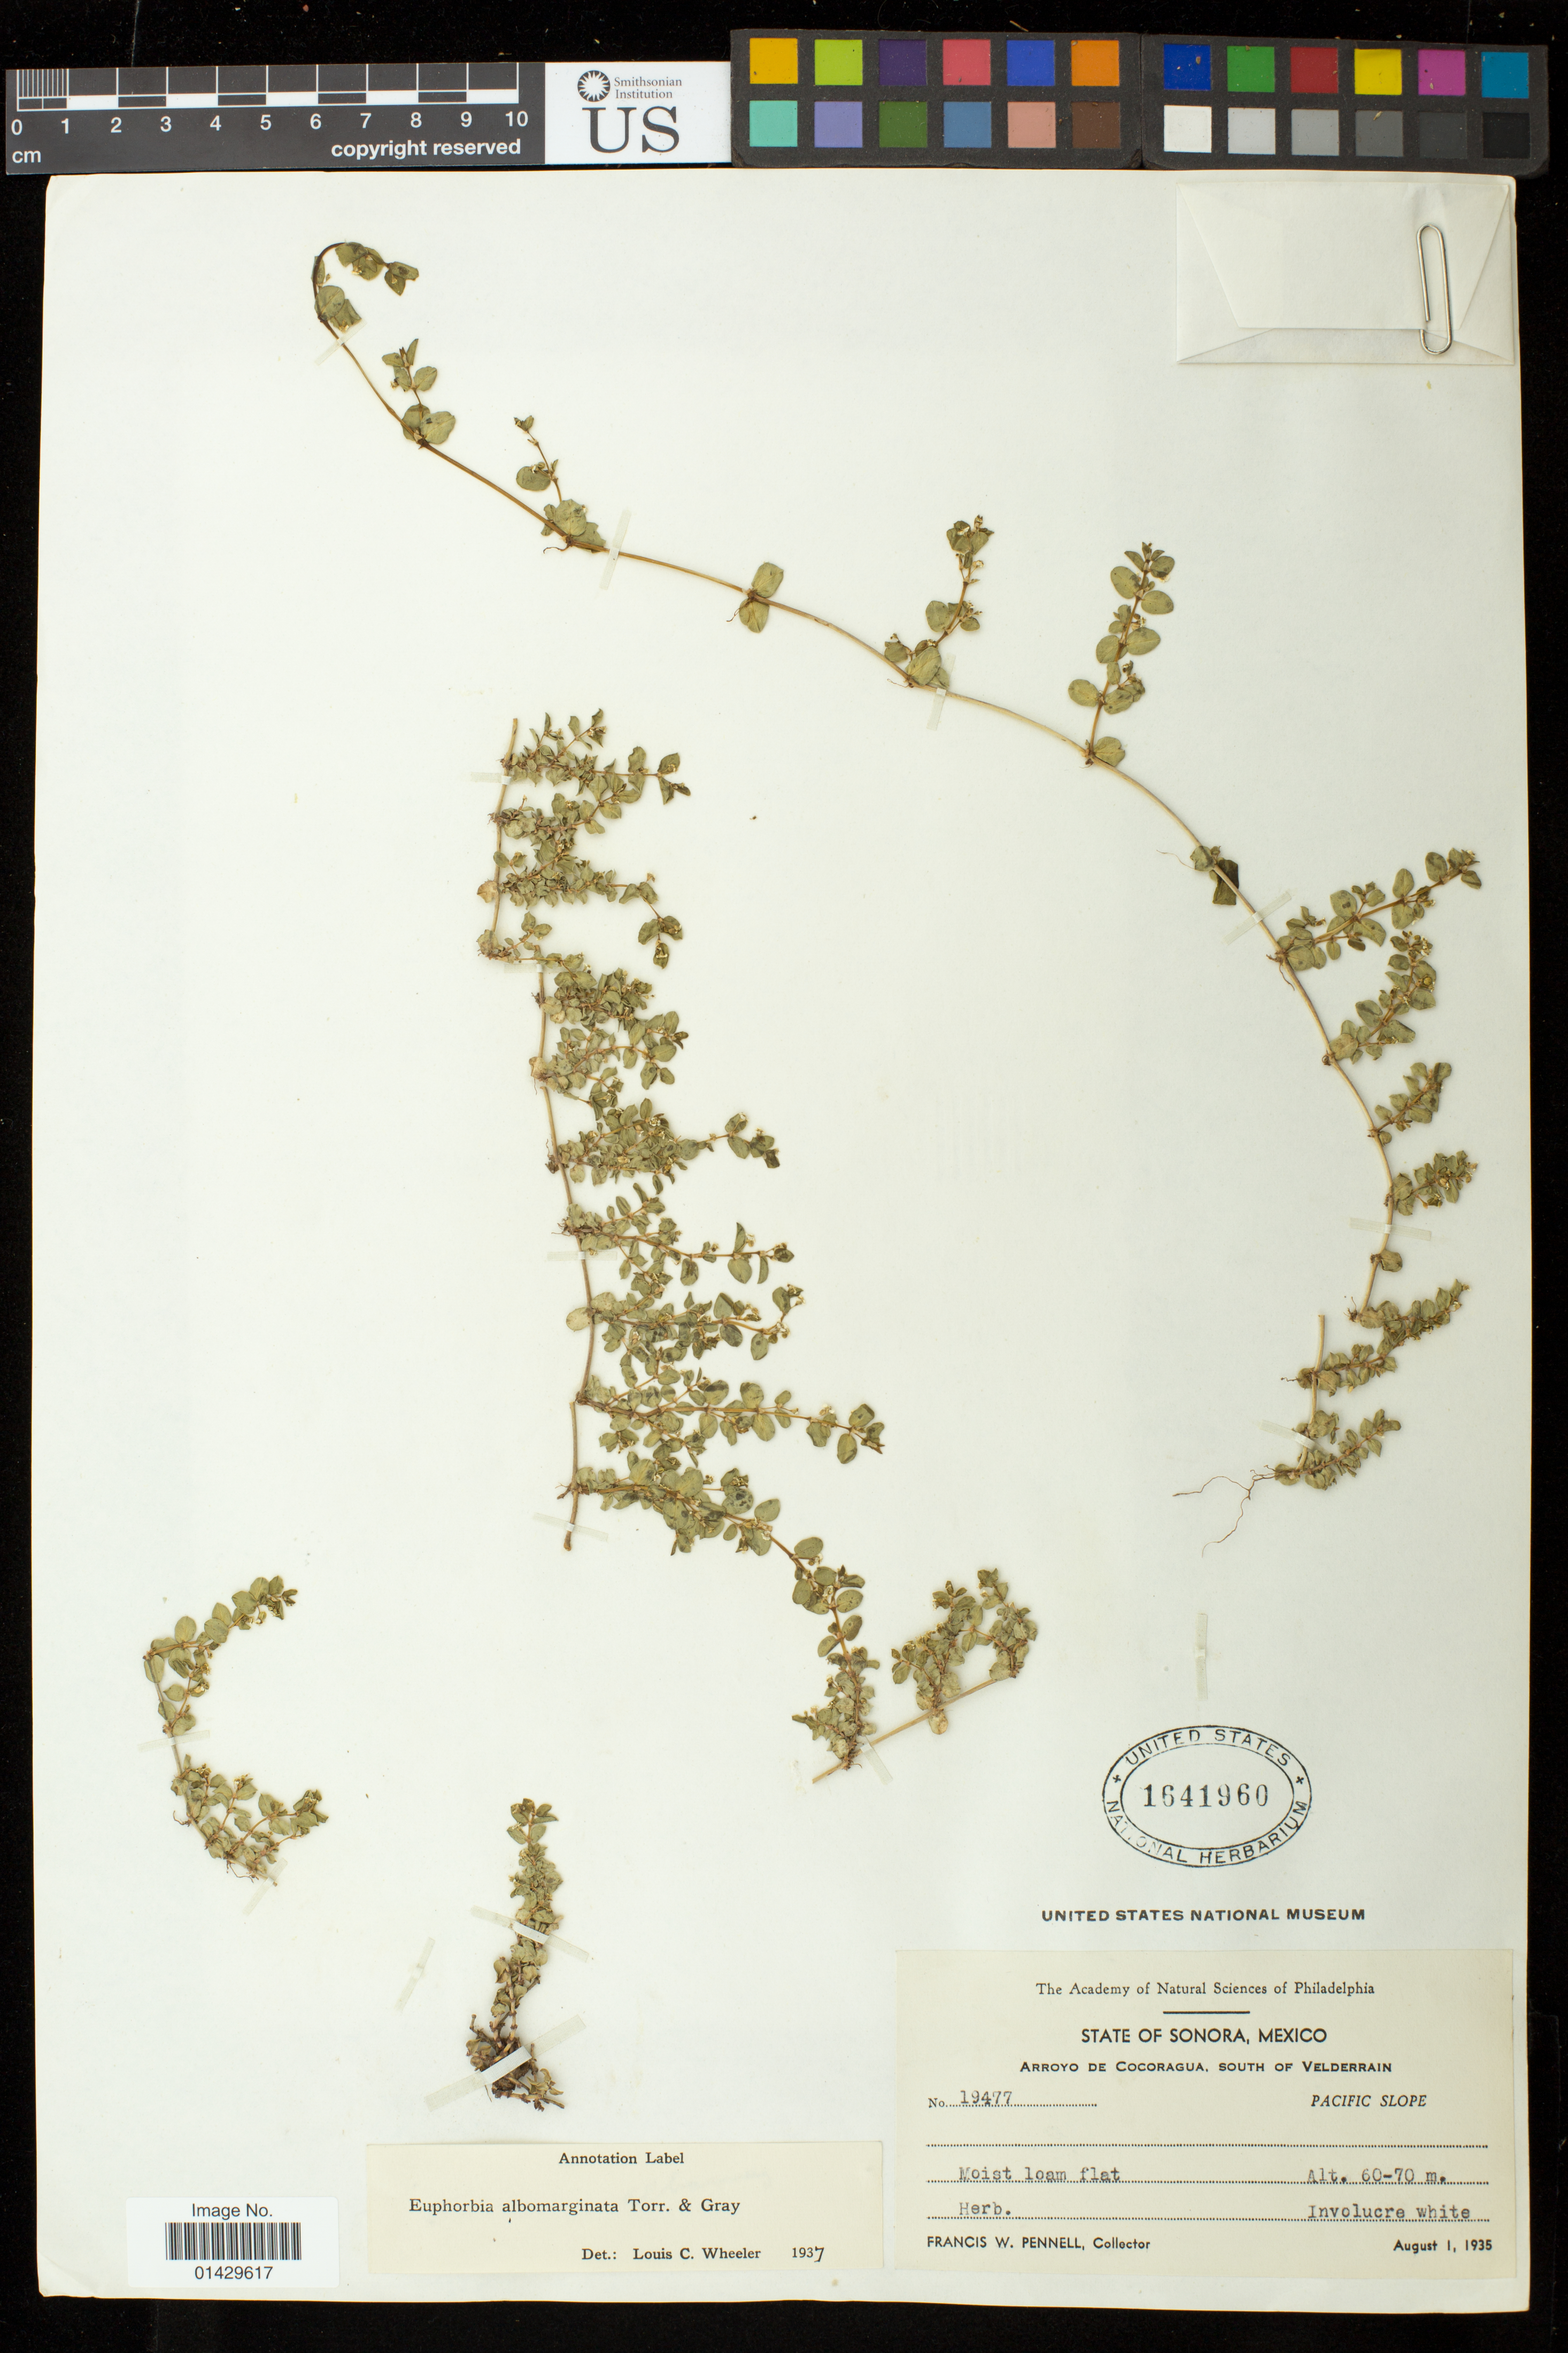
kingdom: Plantae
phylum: Tracheophyta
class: Magnoliopsida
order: Malpighiales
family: Euphorbiaceae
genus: Euphorbia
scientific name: Euphorbia albomarginata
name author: Torr. & A. Gray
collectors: F. W. Pennell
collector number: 19477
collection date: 1935-08-01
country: Mexico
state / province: Sonora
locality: Arroyo de Cocoragua, south of Velderrain; Pacific slope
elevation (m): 60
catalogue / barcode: US 1641960